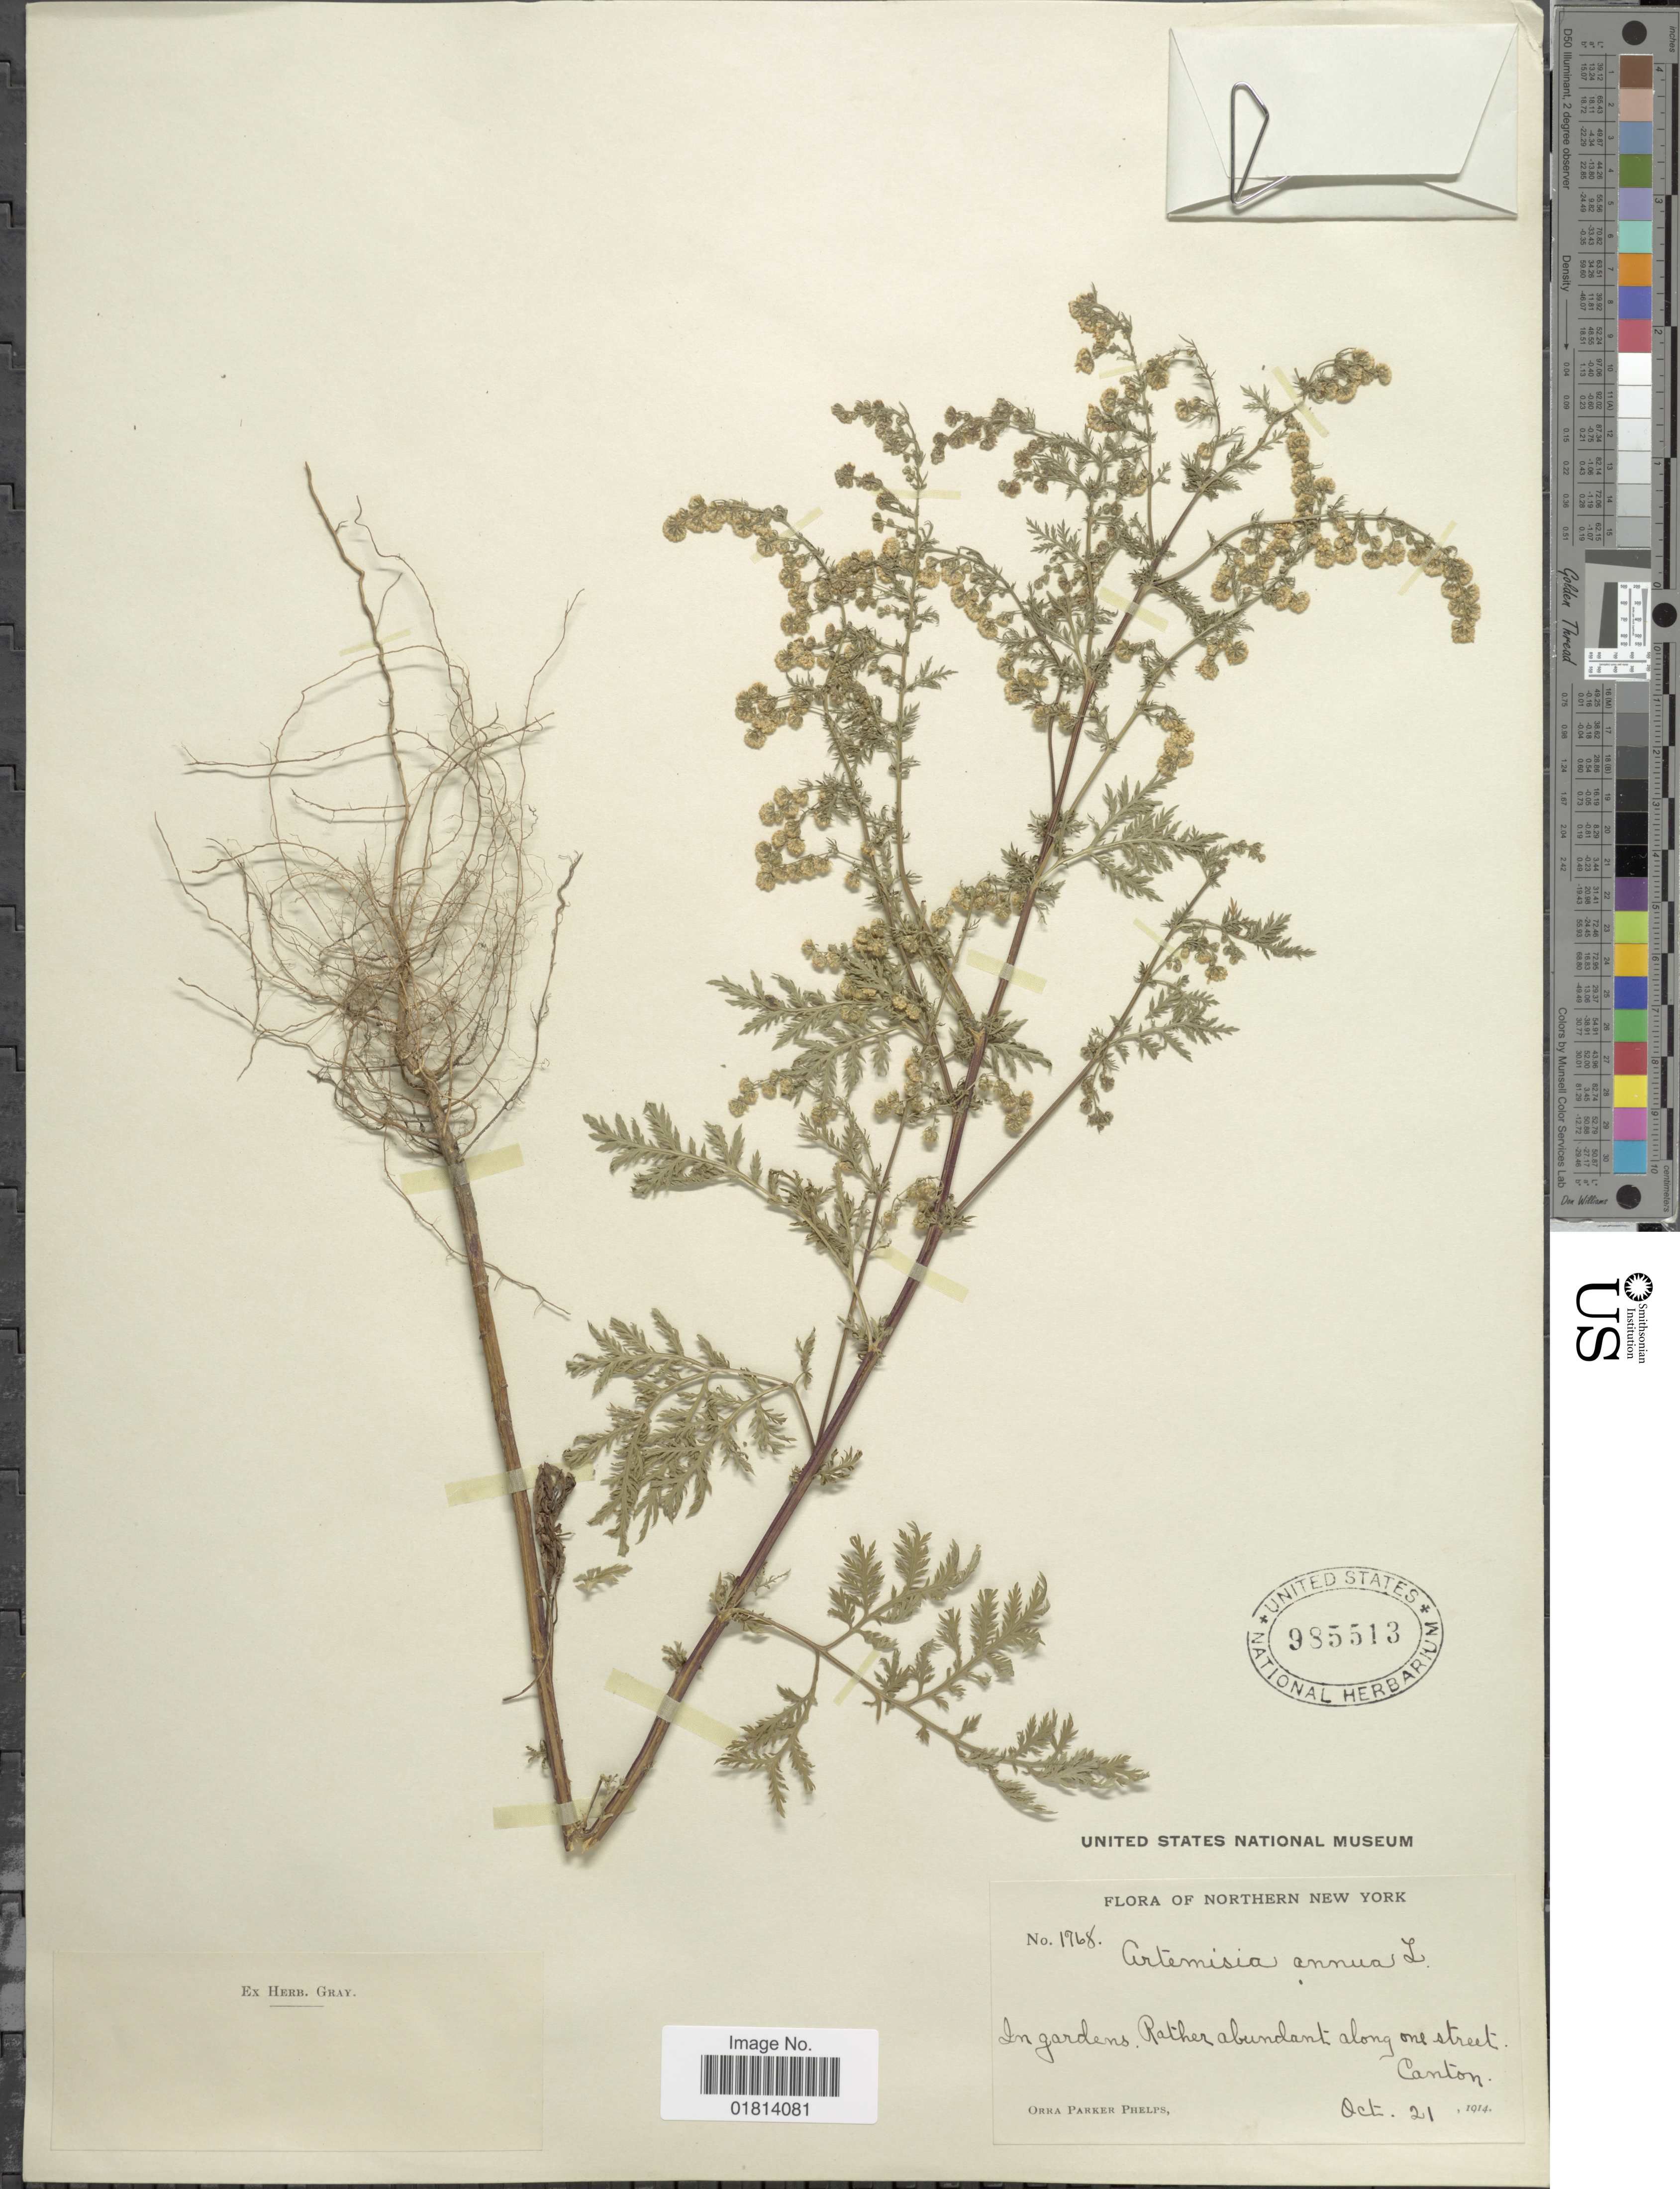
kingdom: Plantae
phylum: Tracheophyta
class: Magnoliopsida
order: Asterales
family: Asteraceae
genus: Artemisia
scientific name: Artemisia annua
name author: L.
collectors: O. P. Phelps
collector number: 1768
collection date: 1914-10-21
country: United States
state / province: New York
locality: Northern New York. In gardens. Rather abundant along one street, Canton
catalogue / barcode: US 985513